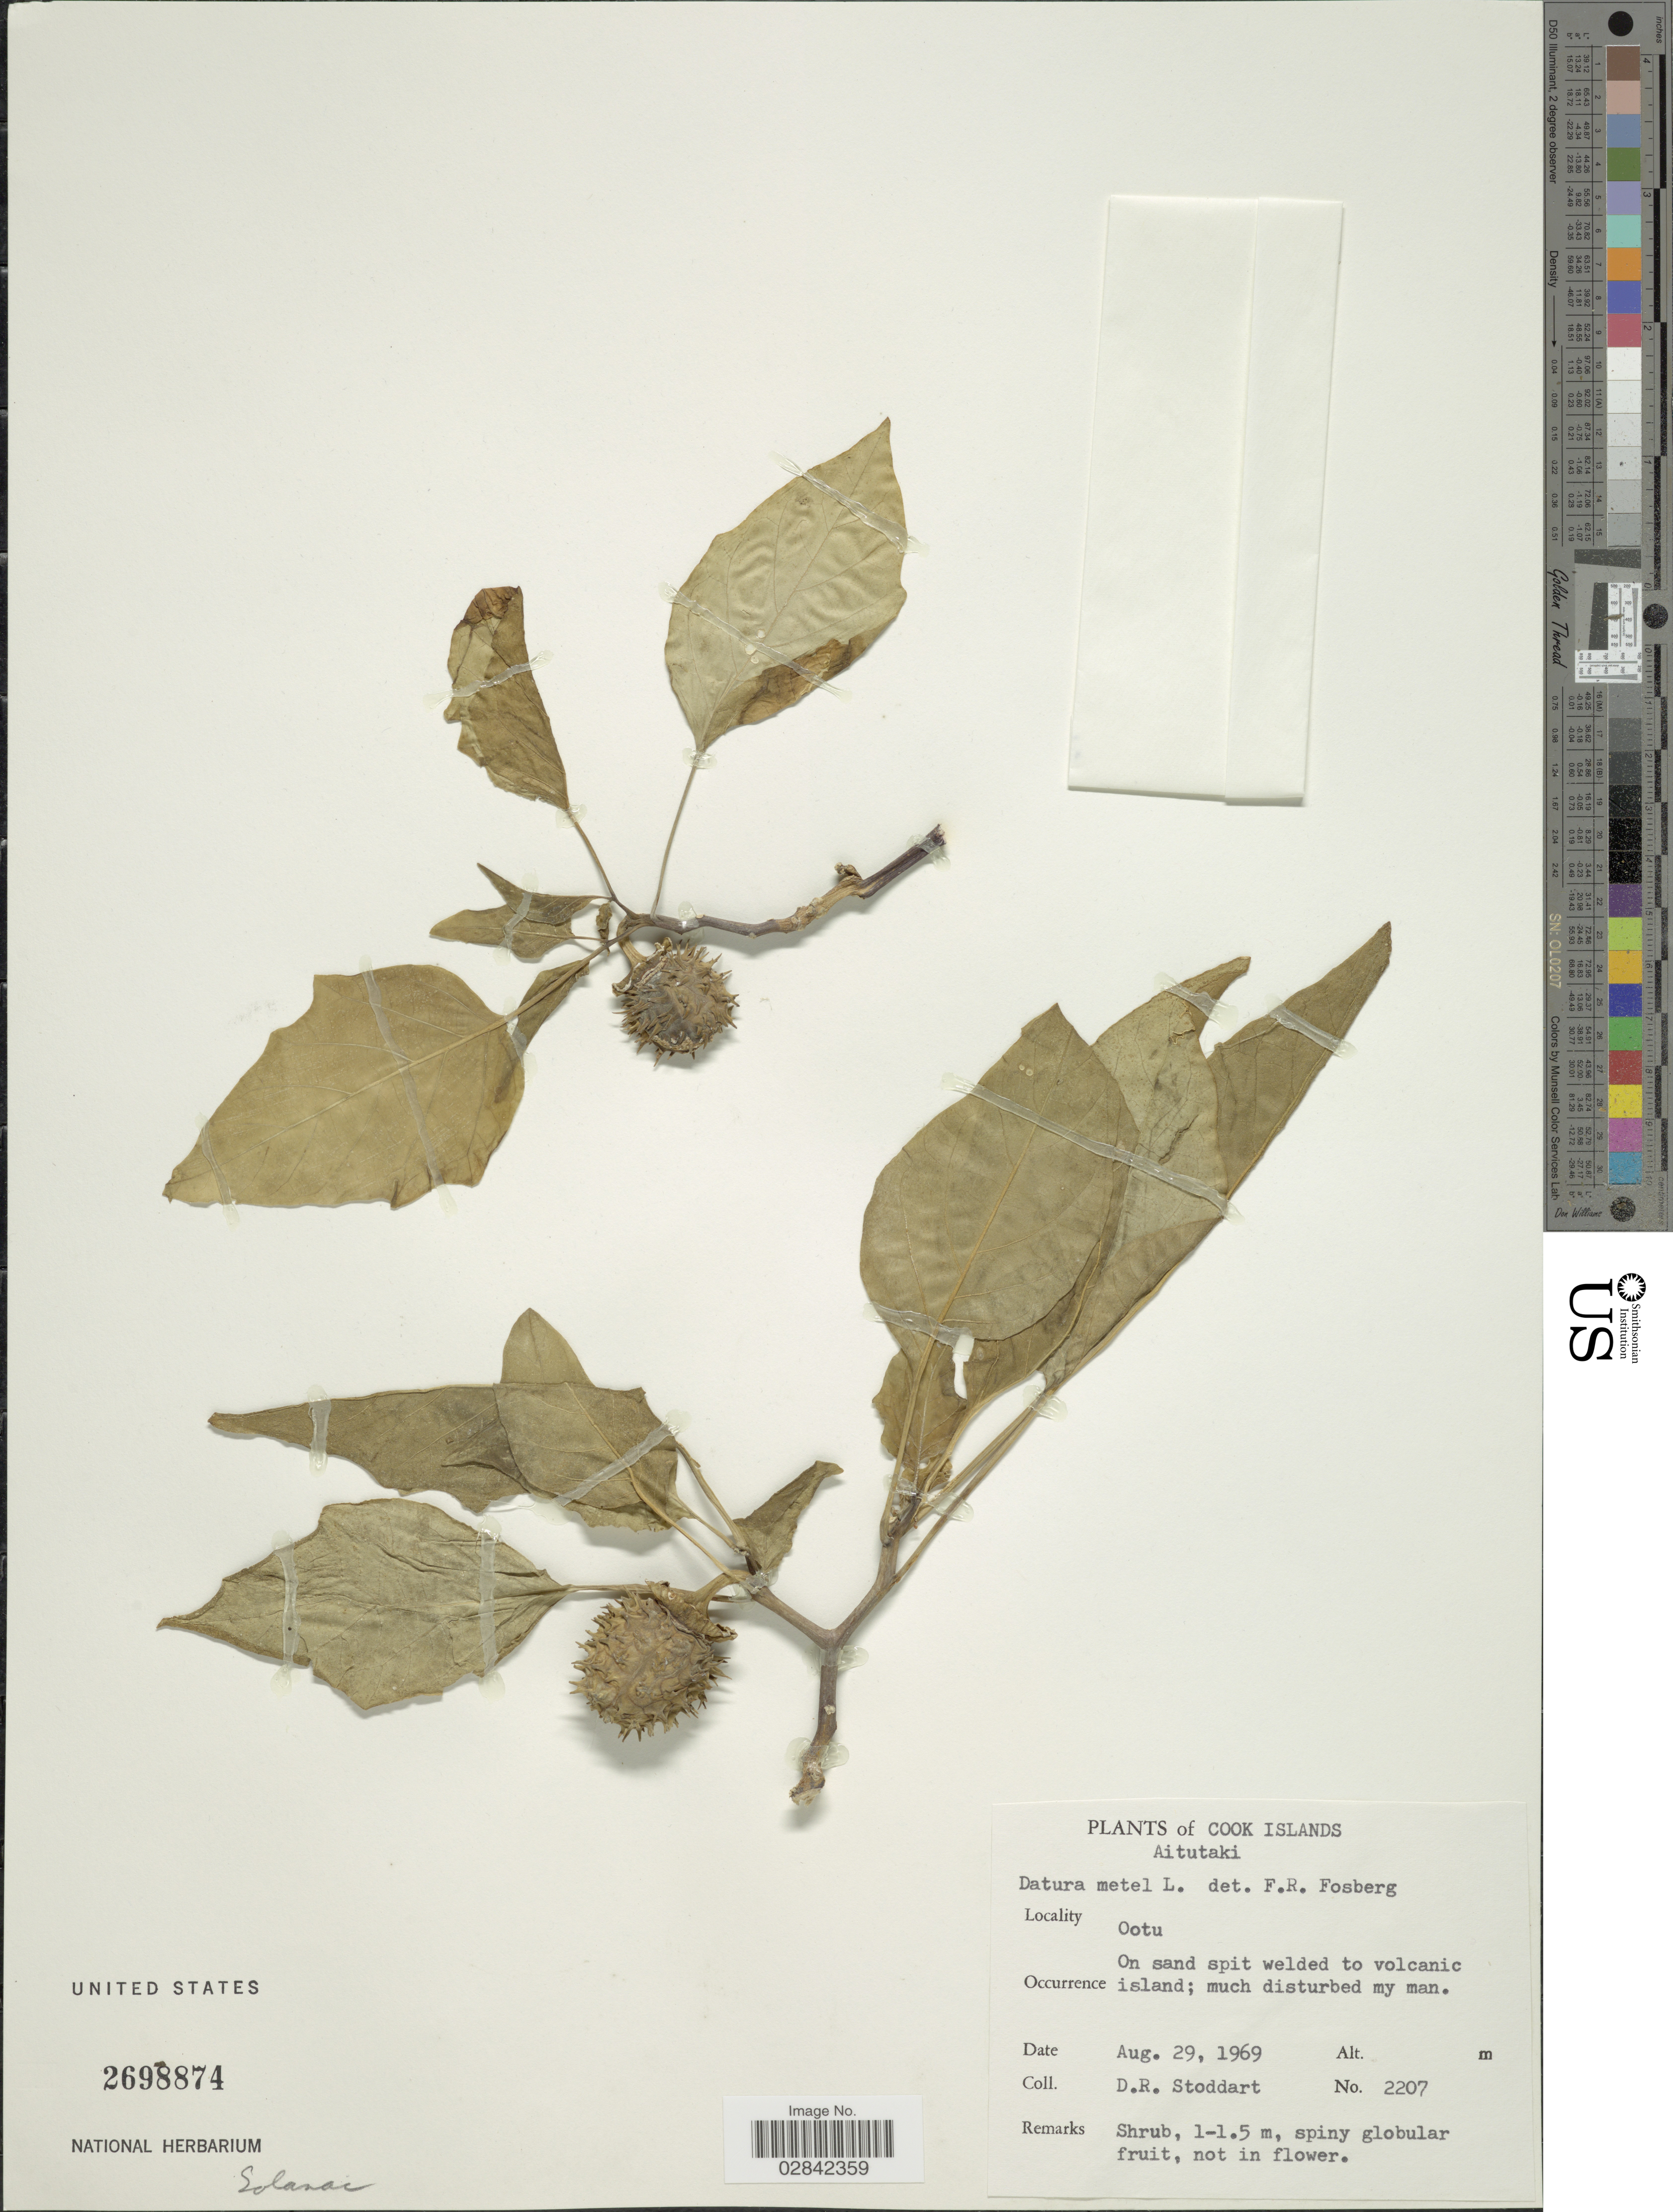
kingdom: Plantae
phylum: Tracheophyta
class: Magnoliopsida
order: Solanales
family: Solanaceae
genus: Datura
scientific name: Datura metel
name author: L.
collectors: D. R. Stoddart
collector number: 2207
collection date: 1969-08-29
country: Cook Islands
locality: Aitutaki, Ootu.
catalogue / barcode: US 2698874